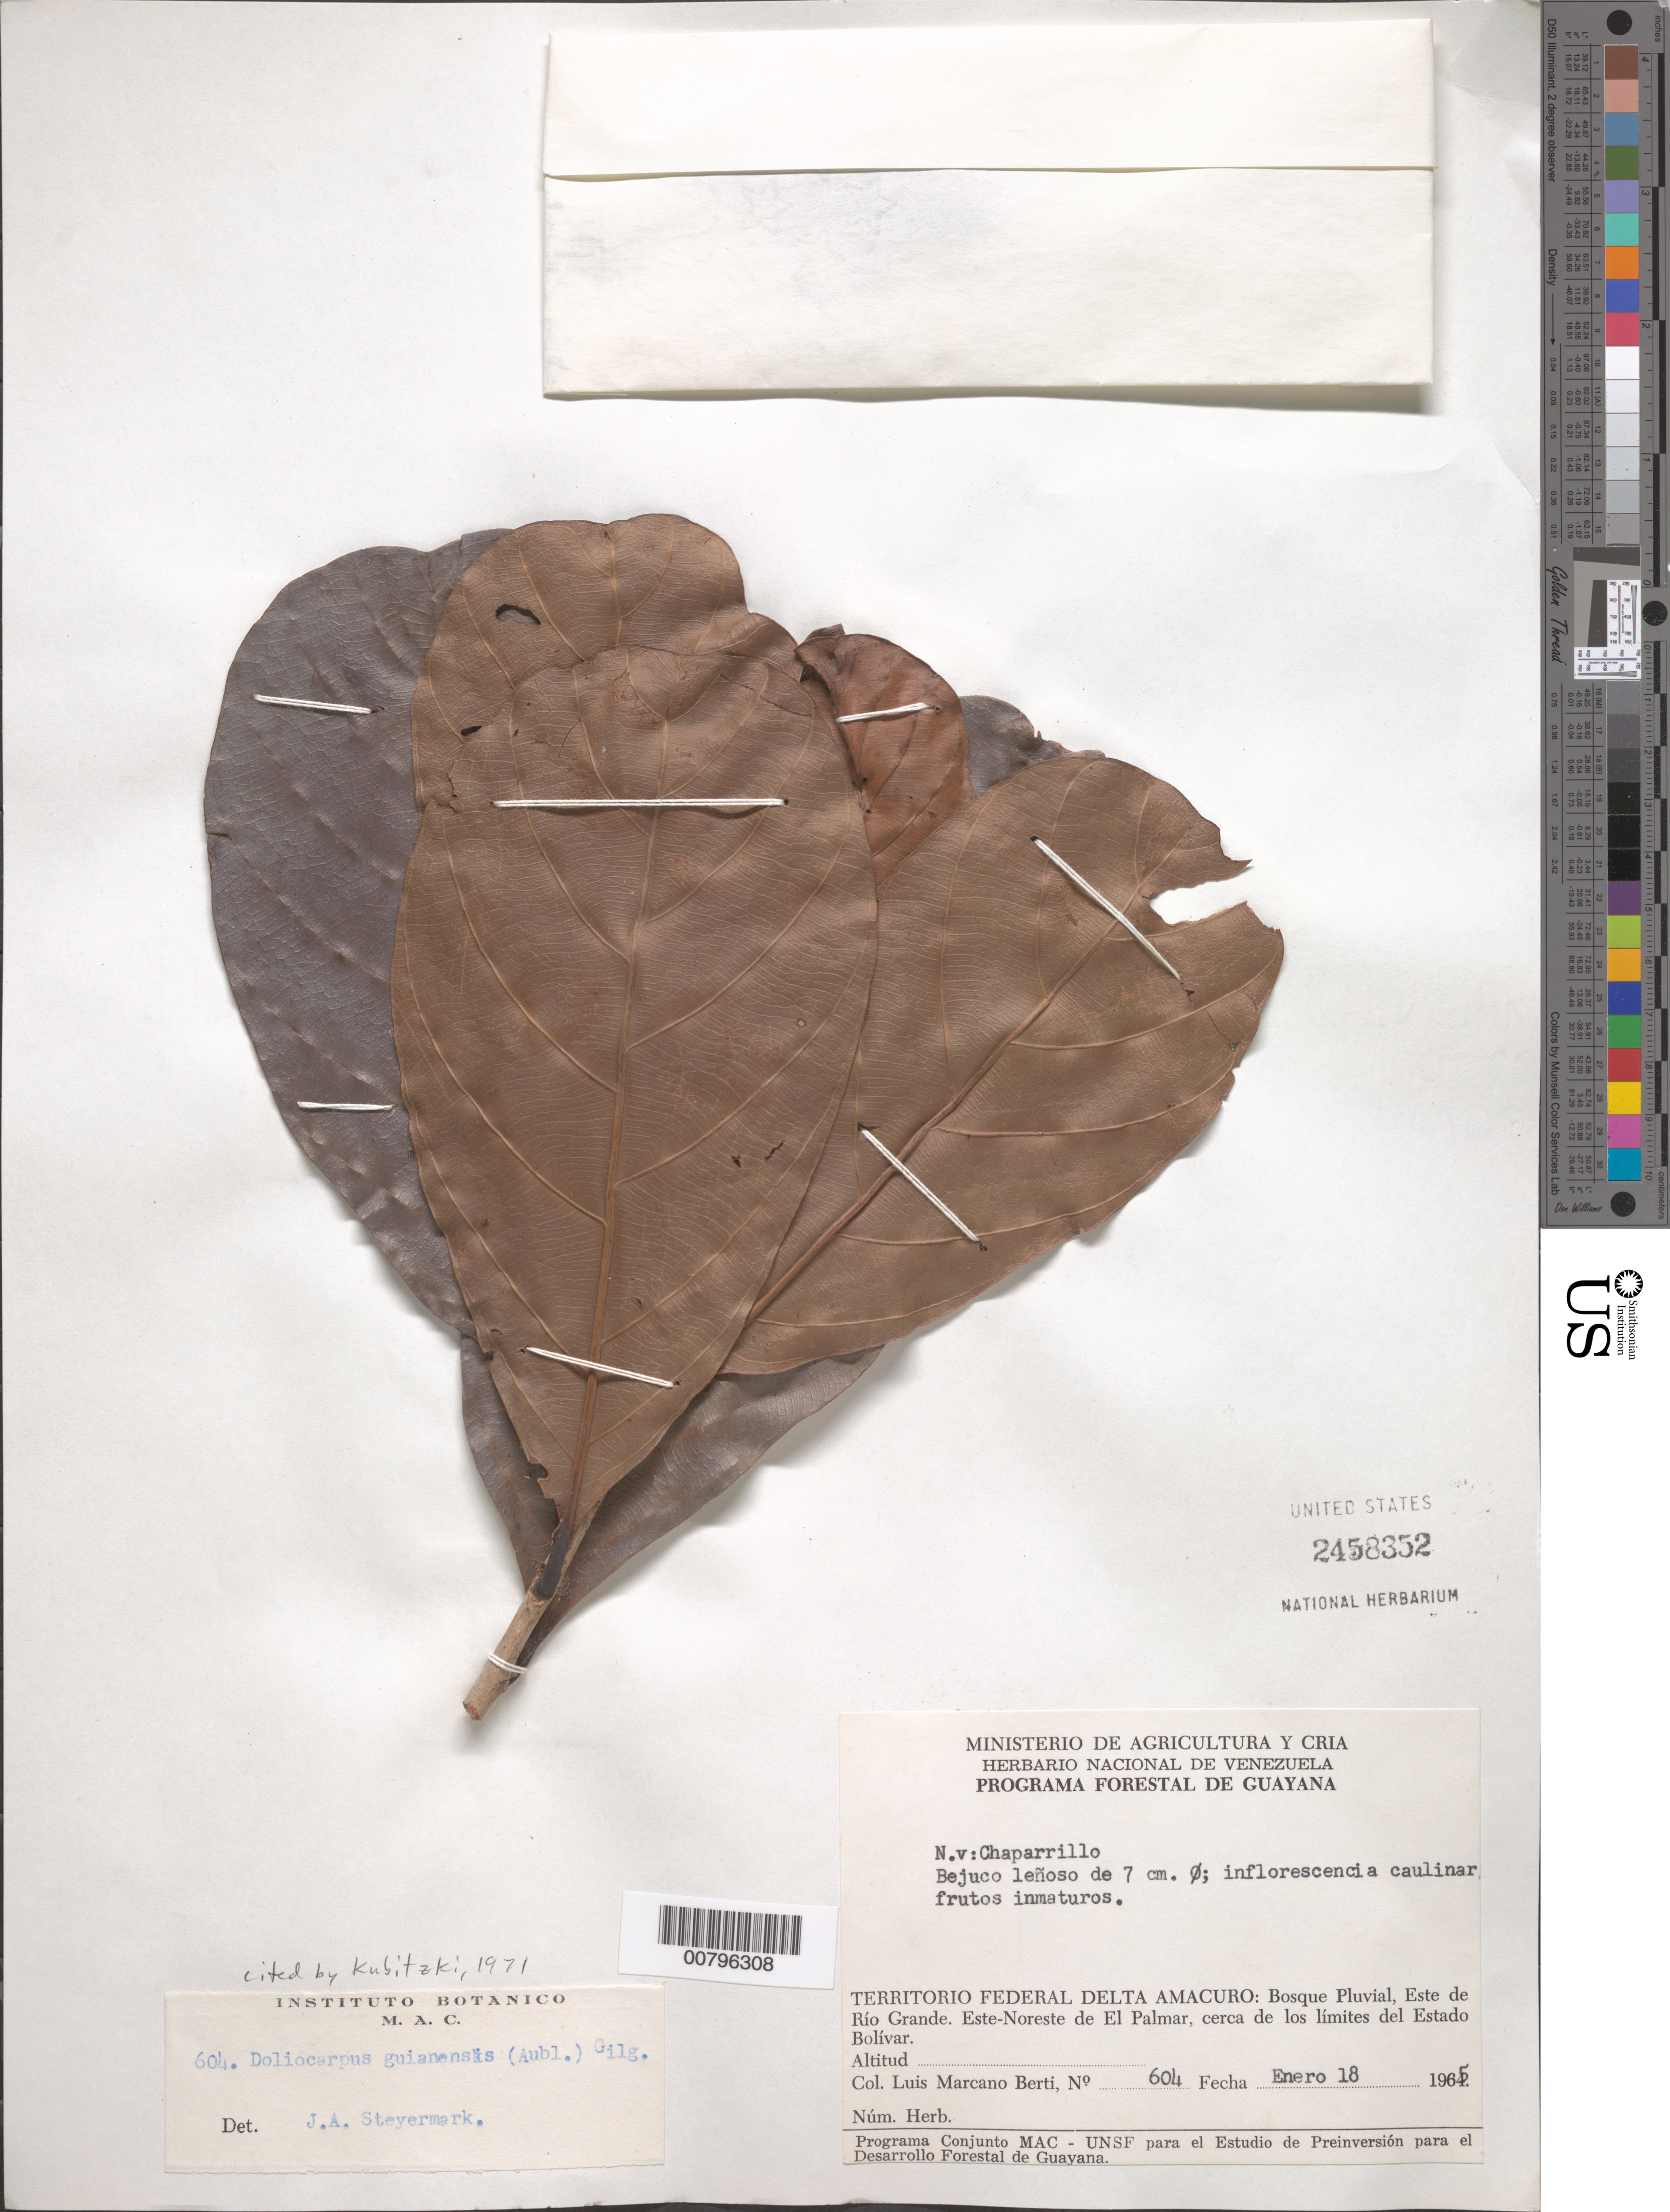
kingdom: Plantae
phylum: Tracheophyta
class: Magnoliopsida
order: Dilleniales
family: Dilleniaceae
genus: Doliocarpus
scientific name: Doliocarpus guianensis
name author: (Aubl.) Gilg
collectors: L. Marcano-Berti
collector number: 604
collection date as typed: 18-Jan-65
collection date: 1965-01-18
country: Venezuela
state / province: Delta Amacuro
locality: Este de Río Grande, ENE de El Palmar, cerca de los limites del Estado Bolívar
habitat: Bosque pluvial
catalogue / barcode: US 2458352